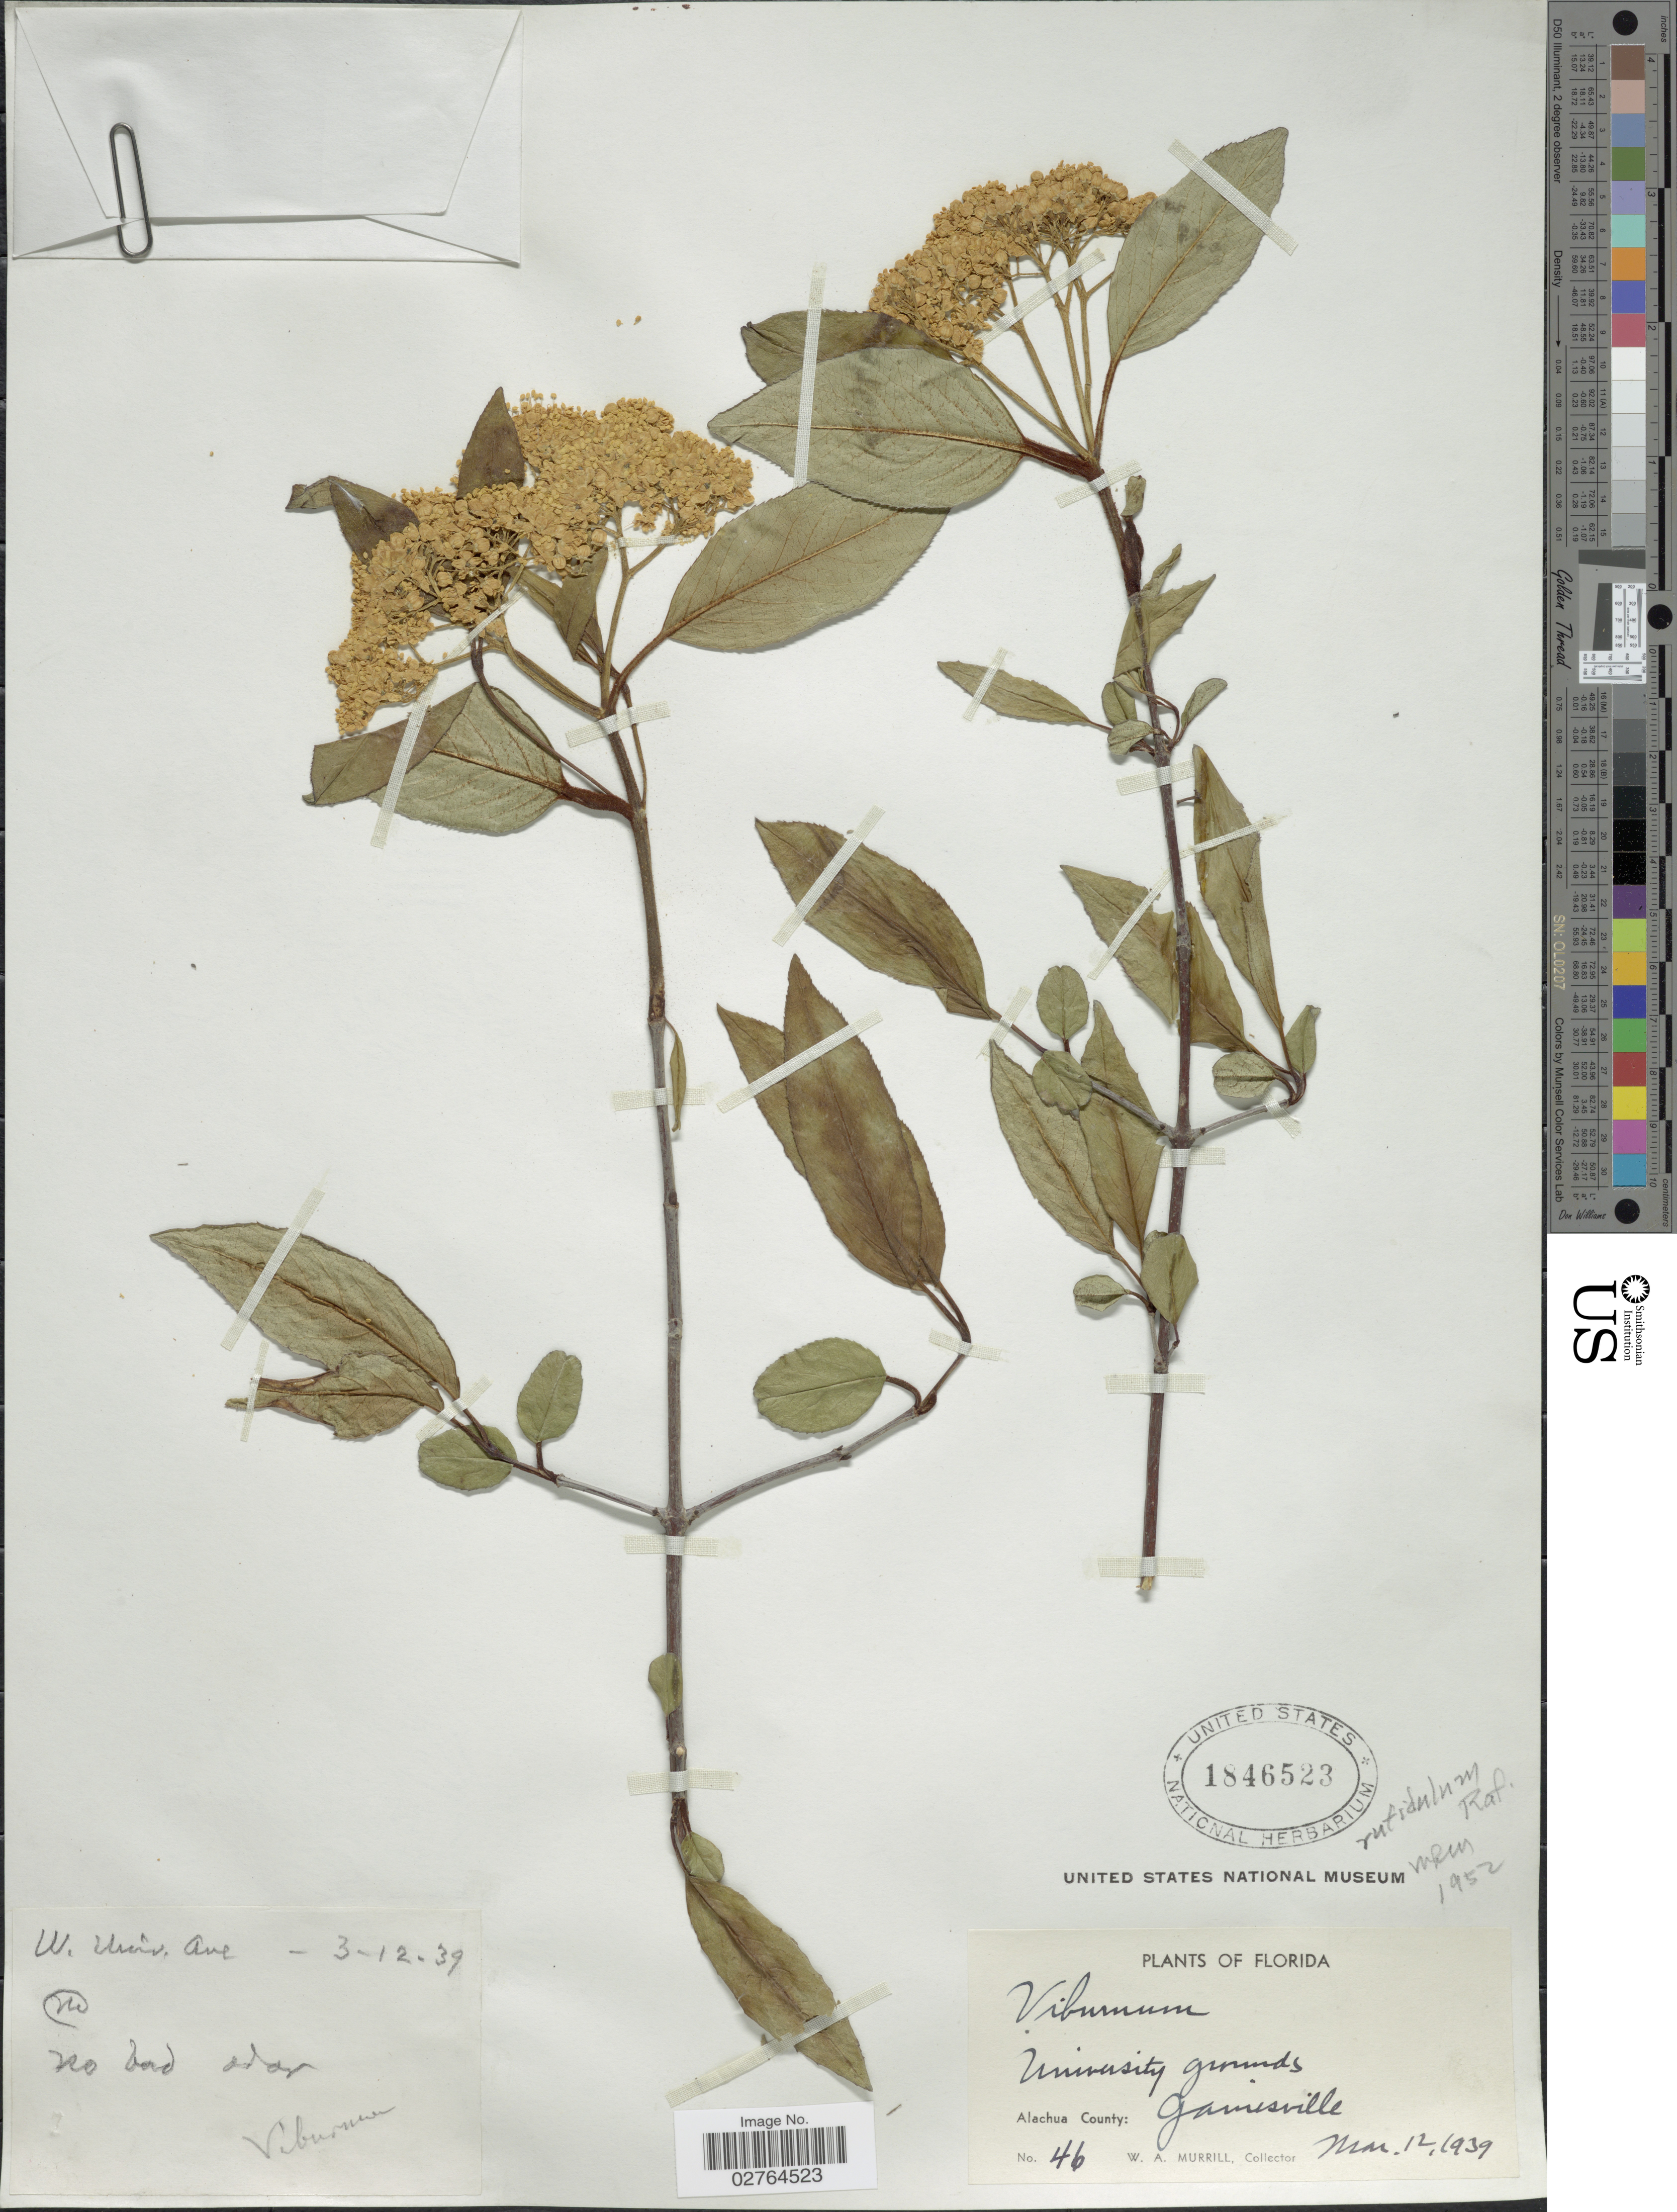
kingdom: Plantae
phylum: Tracheophyta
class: Magnoliopsida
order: Dipsacales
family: Viburnaceae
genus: Viburnum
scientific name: Viburnum rufidulum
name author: Raf.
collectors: W. A. Murrill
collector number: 46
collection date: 1939-03-12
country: United States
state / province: Florida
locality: University grounds. Alachua County: Gainesville.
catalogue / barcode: US 1846523